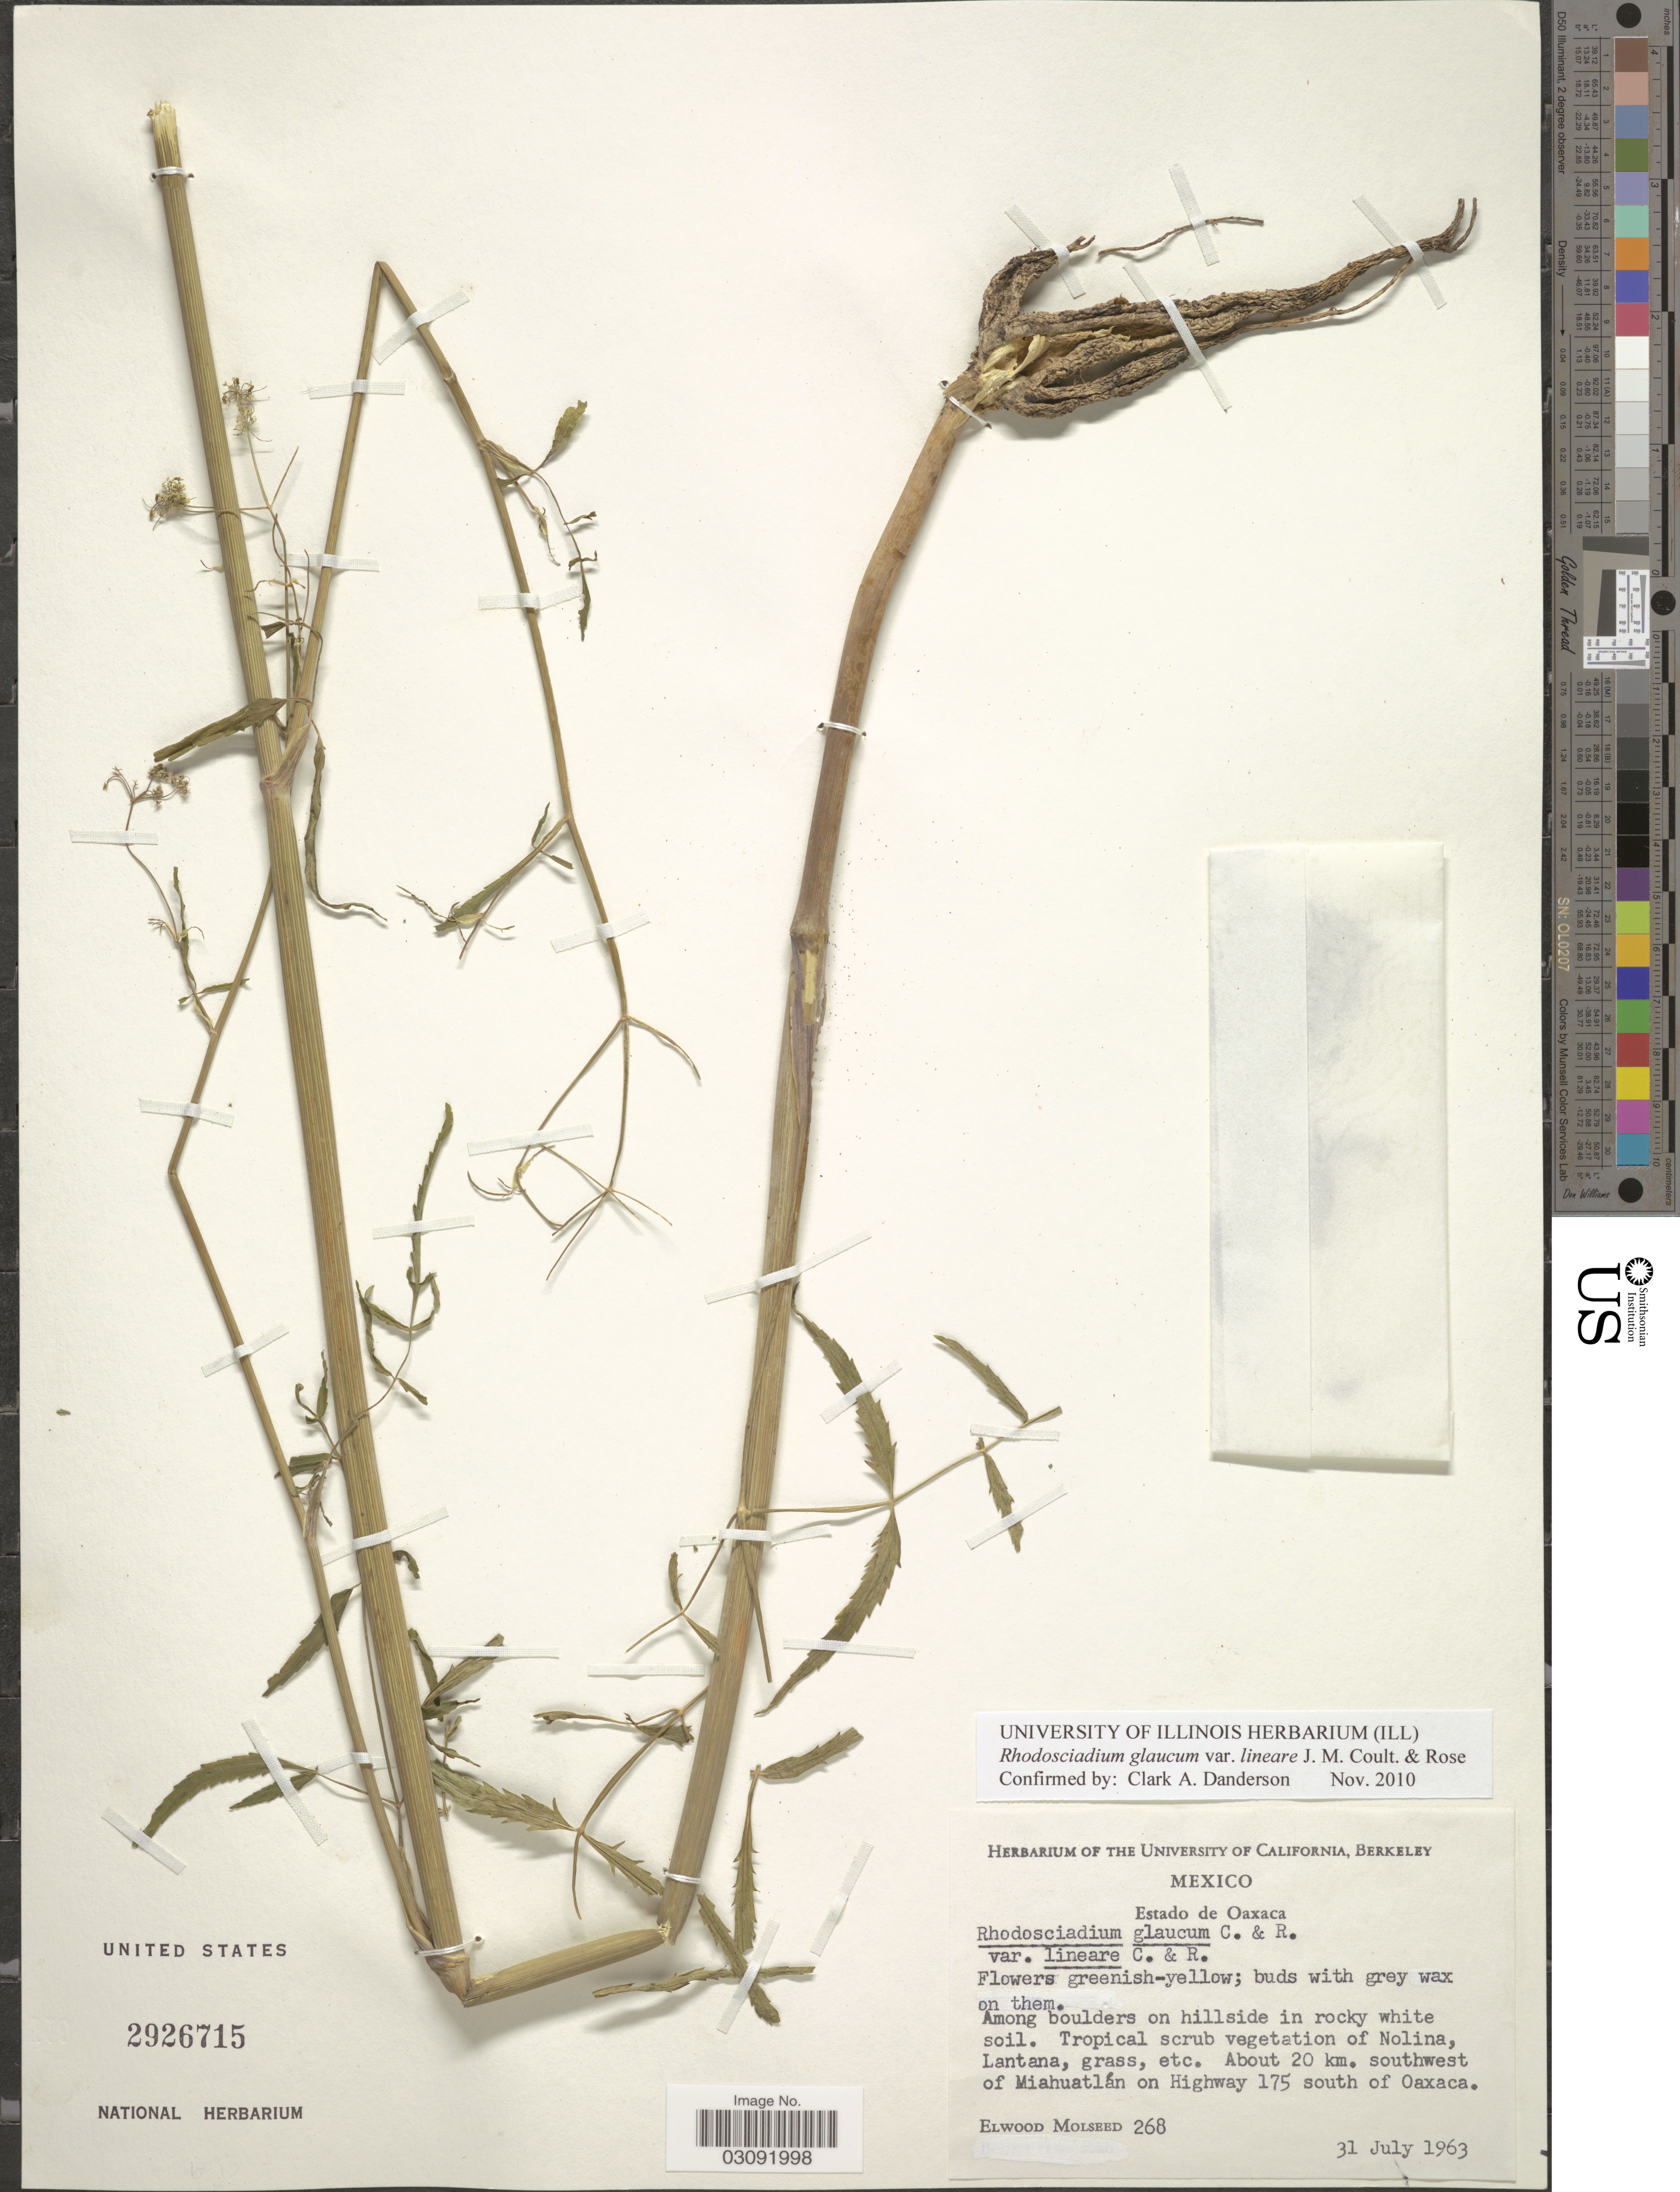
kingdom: Plantae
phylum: Tracheophyta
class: Magnoliopsida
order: Apiales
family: Apiaceae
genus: Rhodosciadium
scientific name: Rhodosciadium glaucum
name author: J.M. Coult. & Rose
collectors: E. Molseed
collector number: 268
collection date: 1963-07-31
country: Mexico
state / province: Oaxaca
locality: About 20 km. southwest of Miahuatlán on Highway 175 south of Oaxaca.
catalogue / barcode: US 2926715